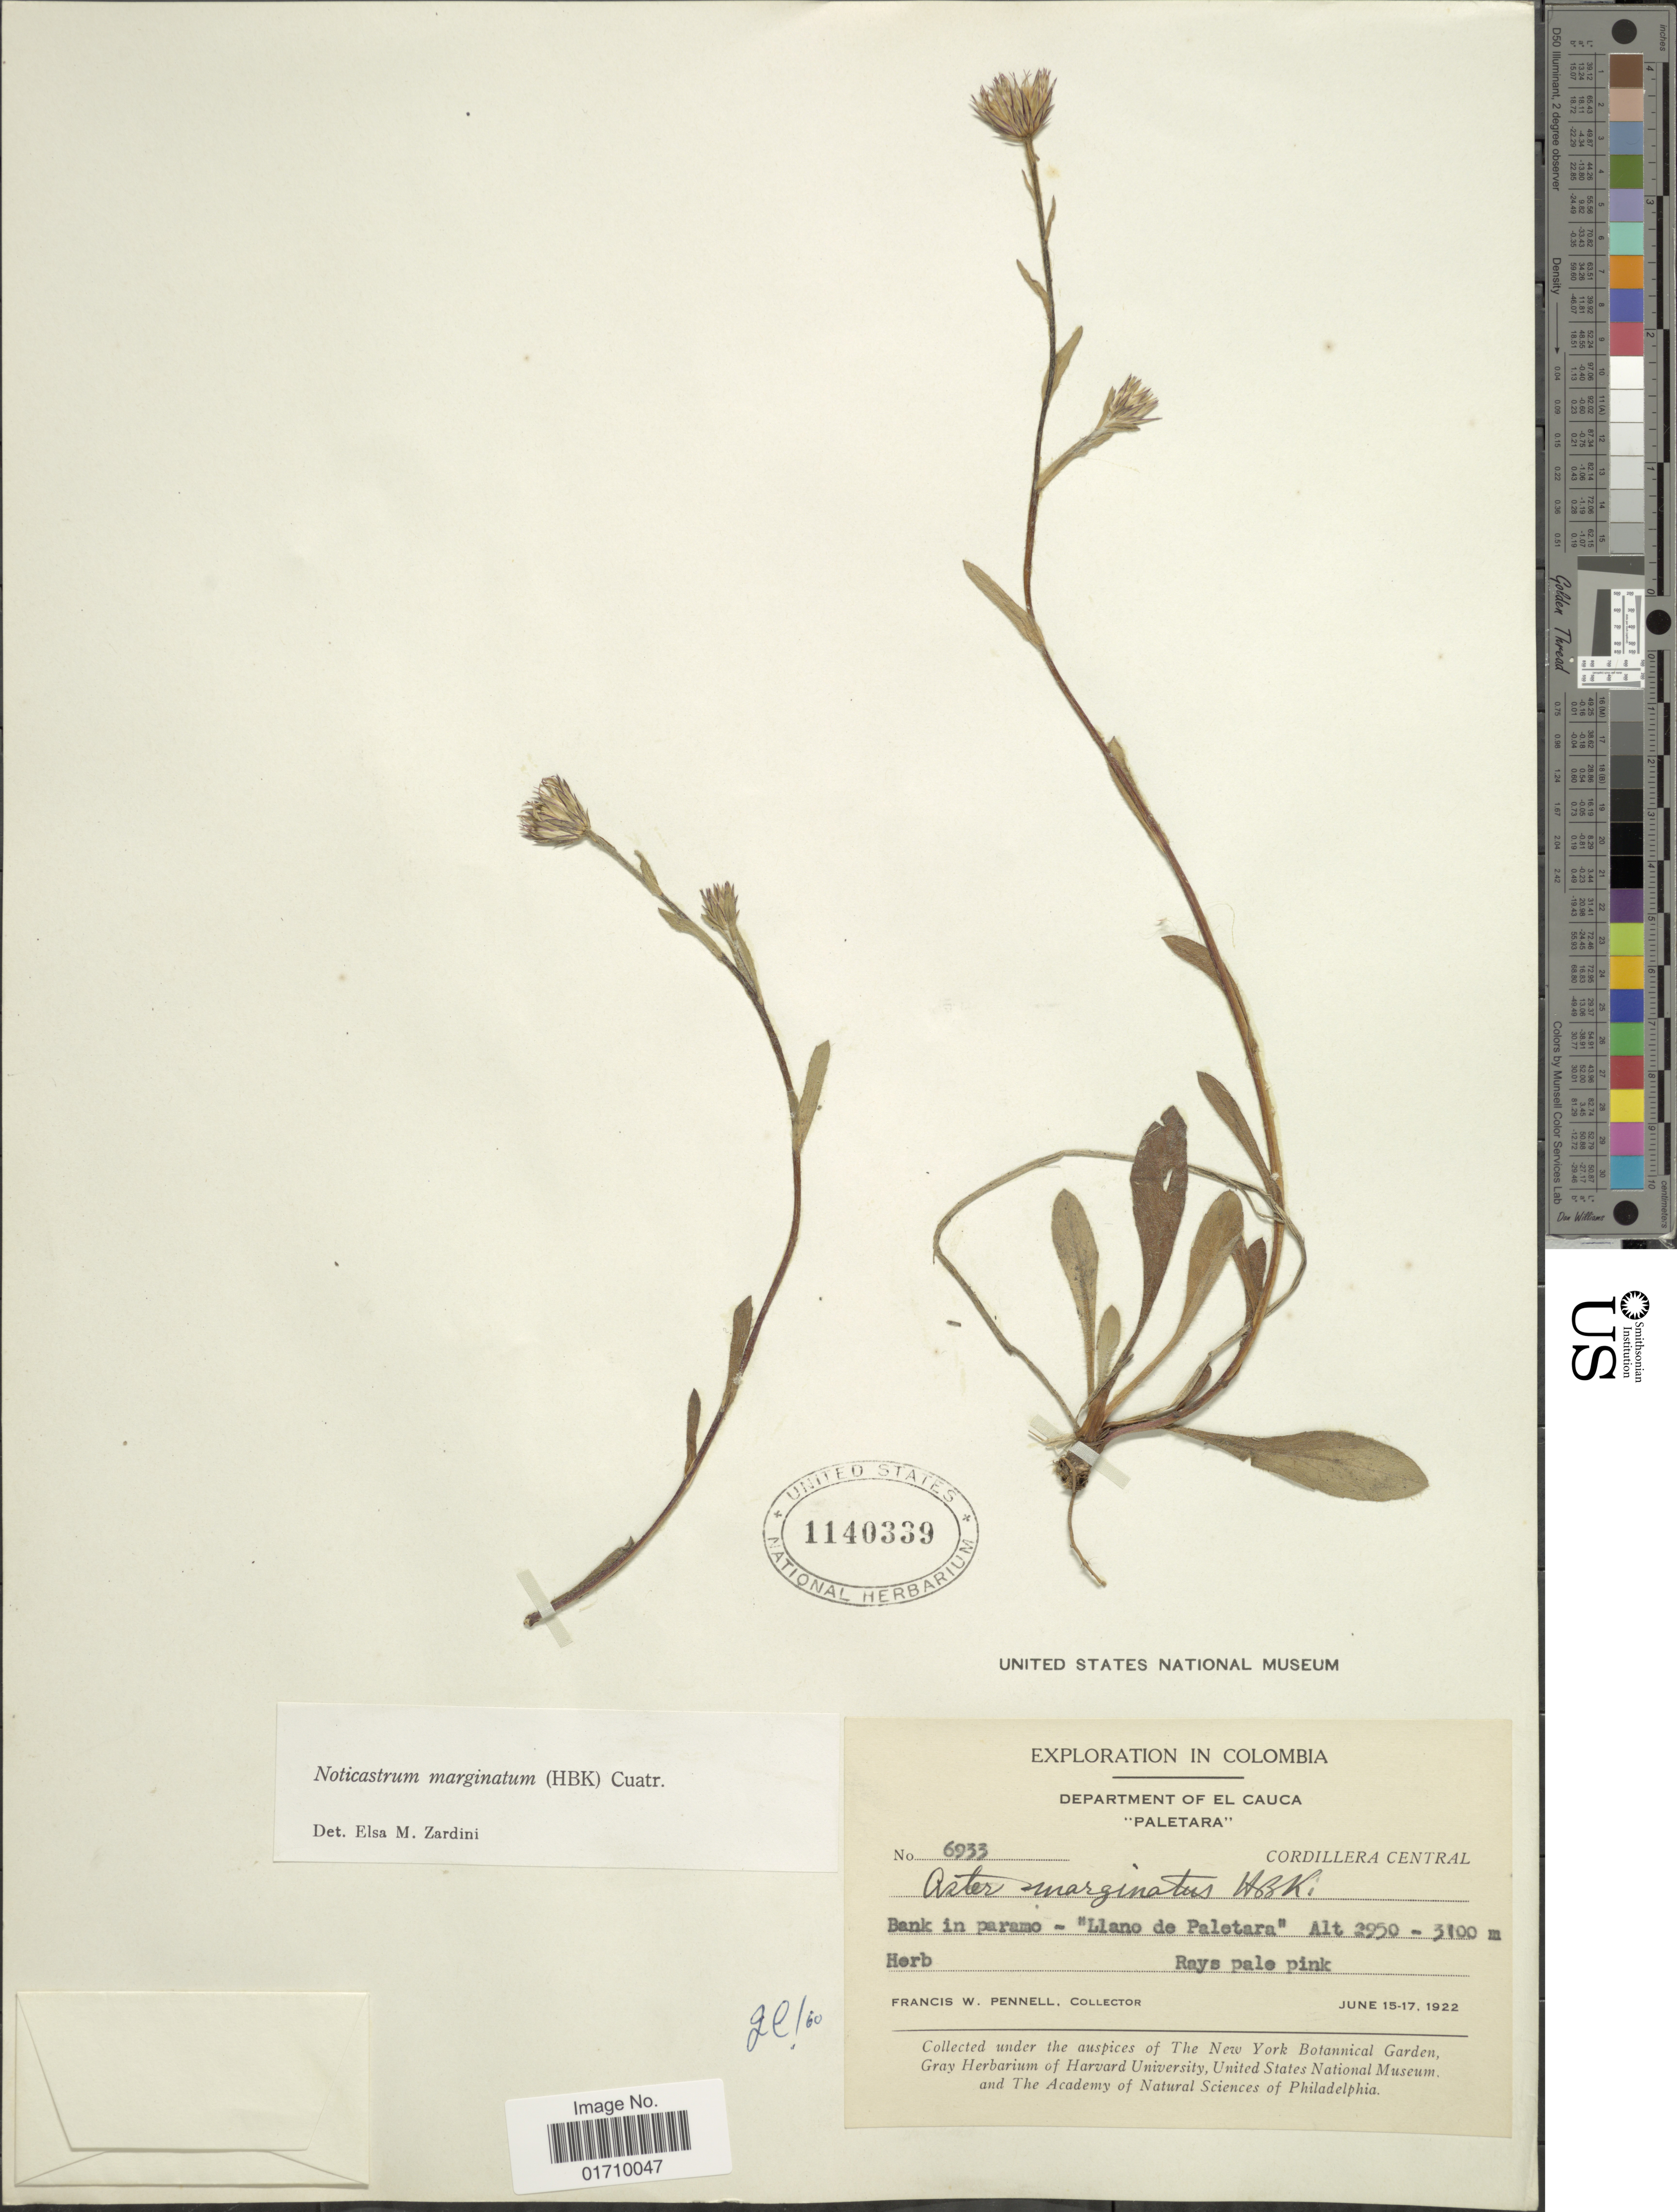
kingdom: Plantae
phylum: Tracheophyta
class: Magnoliopsida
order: Asterales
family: Asteraceae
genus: Noticastrum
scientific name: Noticastrum marginatum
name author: (Kunth) Cuatrec.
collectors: F. W. Pennell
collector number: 6933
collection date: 1922-06-15/1922-06-17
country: Colombia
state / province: Cauca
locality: Department of El Cauca, Paletara, Cordillera Central, Llano de Paletara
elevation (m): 2950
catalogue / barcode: US 1140339